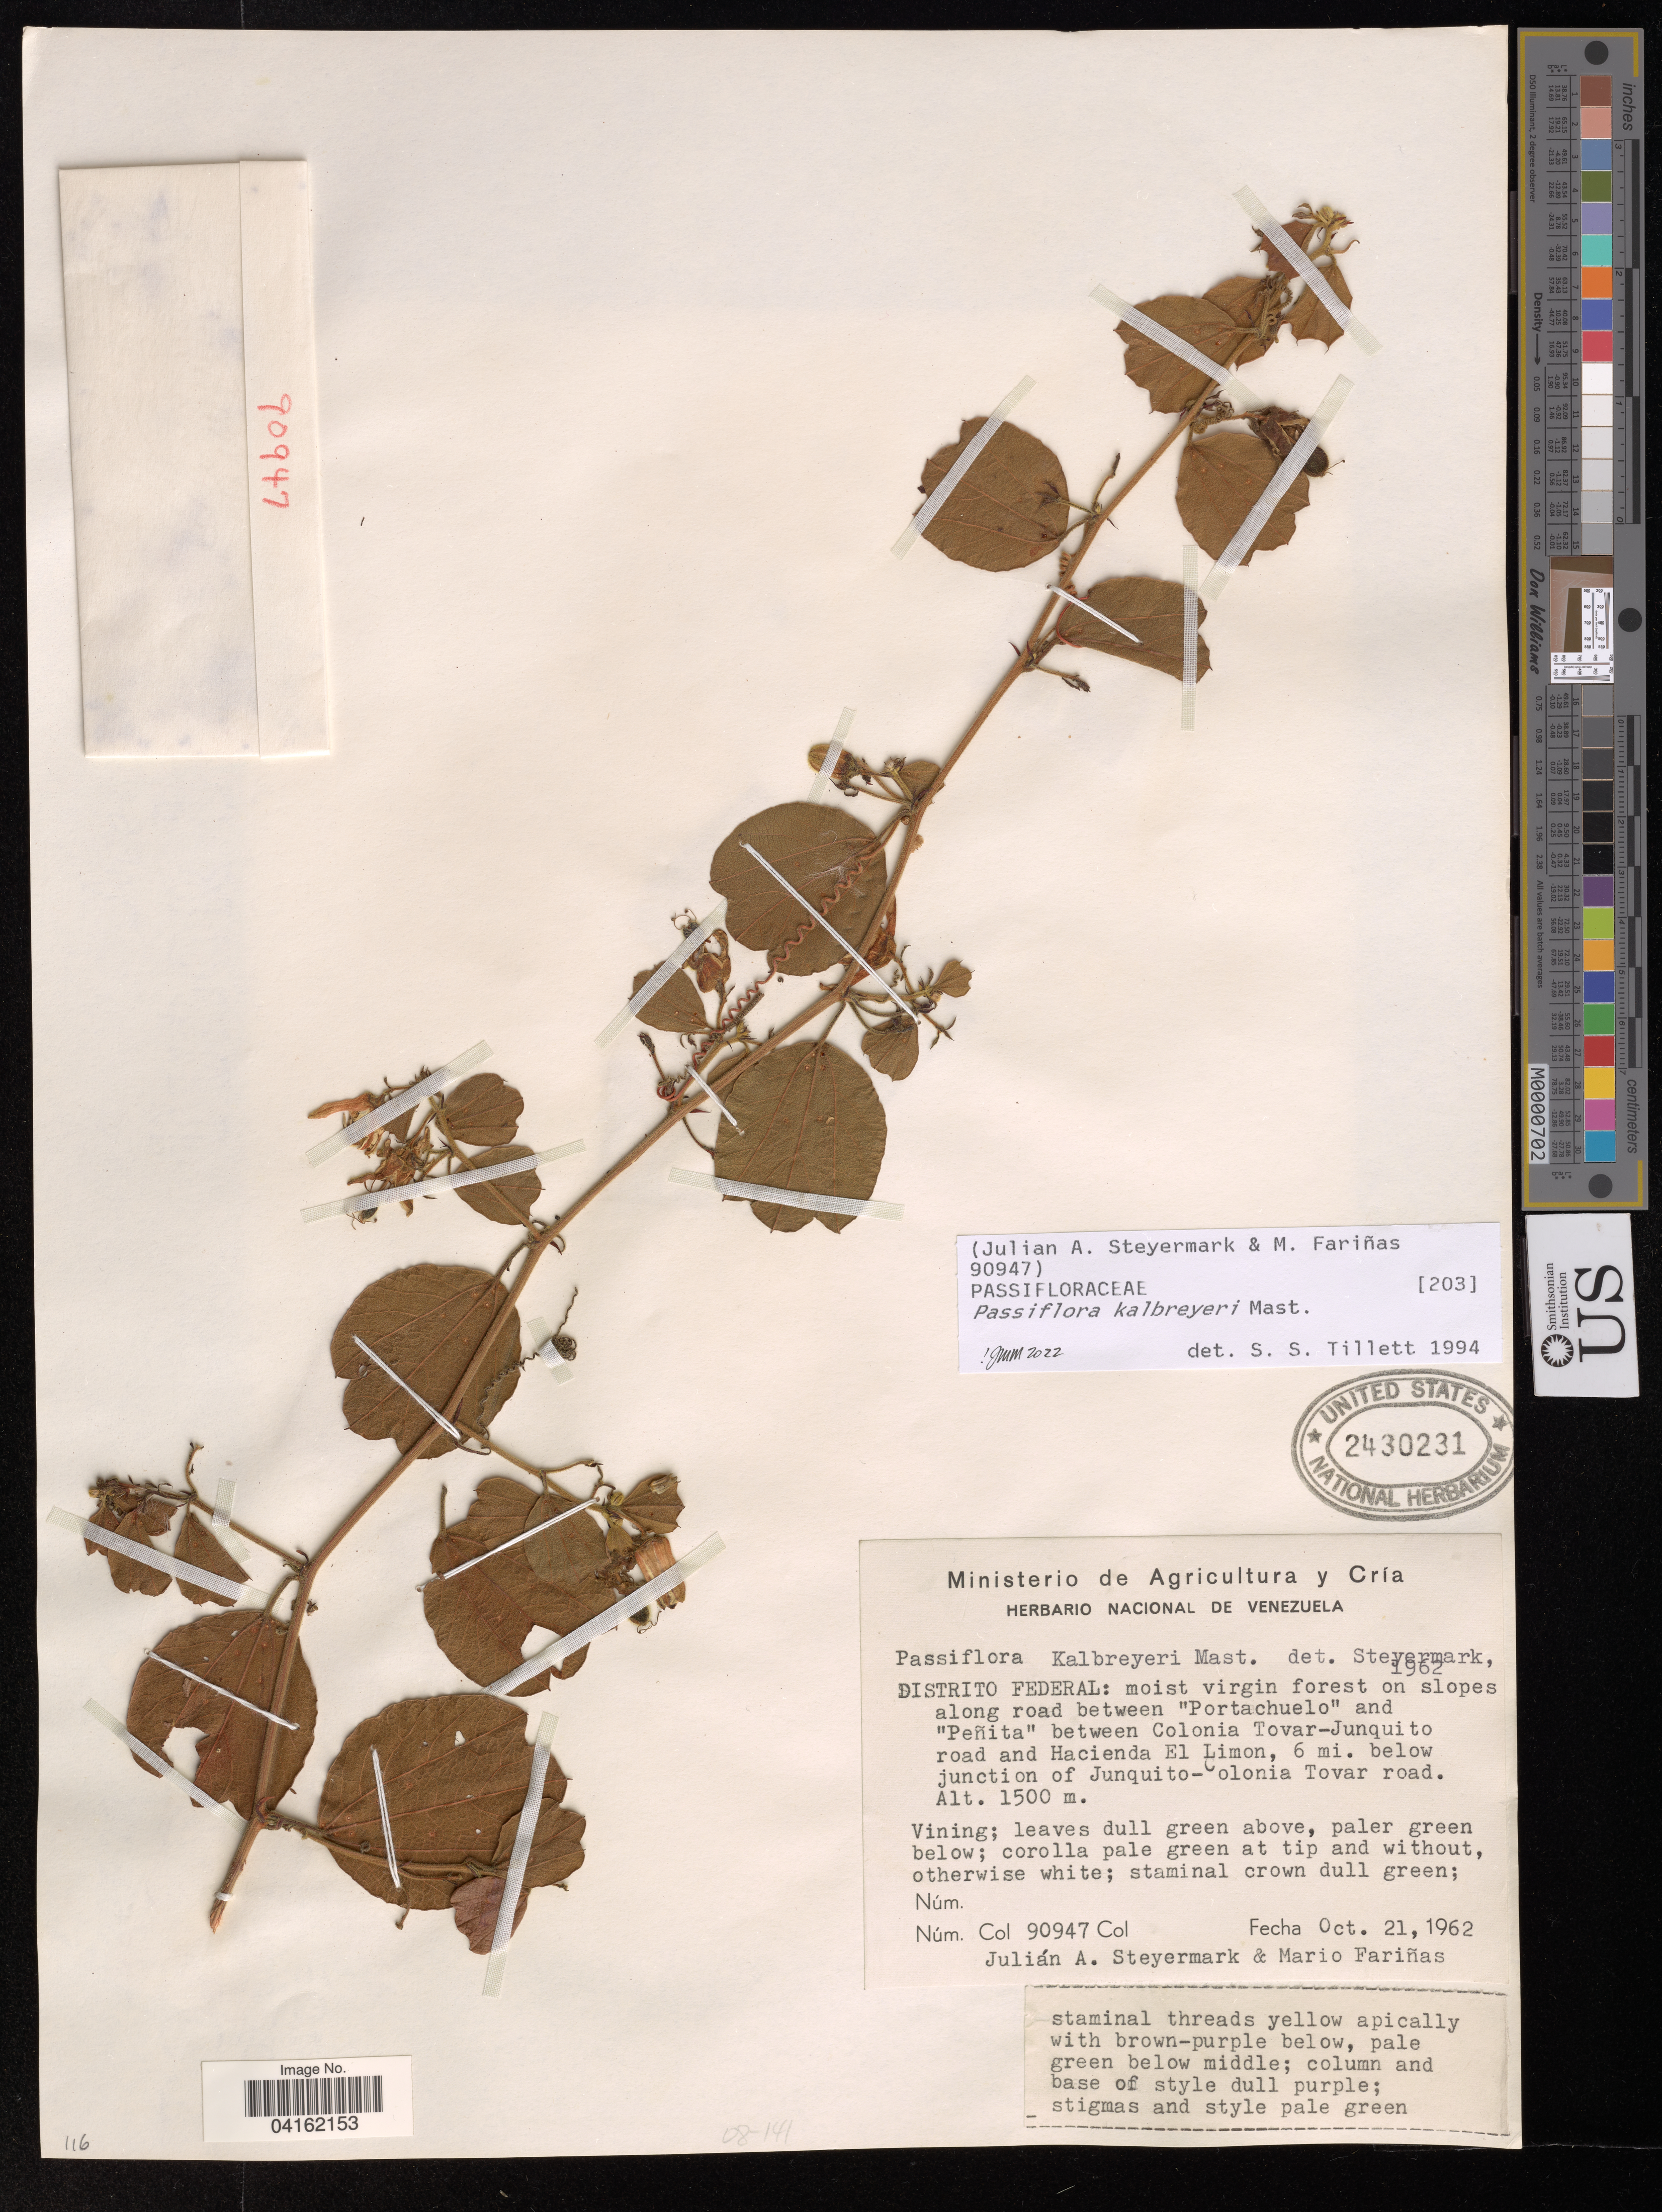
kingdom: Plantae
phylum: Tracheophyta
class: Magnoliopsida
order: Malpighiales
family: Passifloraceae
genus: Passiflora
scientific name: Passiflora kalbreyeri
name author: Mast.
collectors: J. Steyermark & M. Fariñas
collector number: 90947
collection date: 1962-10-21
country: Venezuela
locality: Distrito Federal: moist virgin forest on slopes along road between "Portachuela" and "Peñita" between Colonia Tovar-Junquito road and Hacienda El Limon, 6 mi. below junction of Junquito-Colonia Tovar road.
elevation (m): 1500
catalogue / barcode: US 2430231